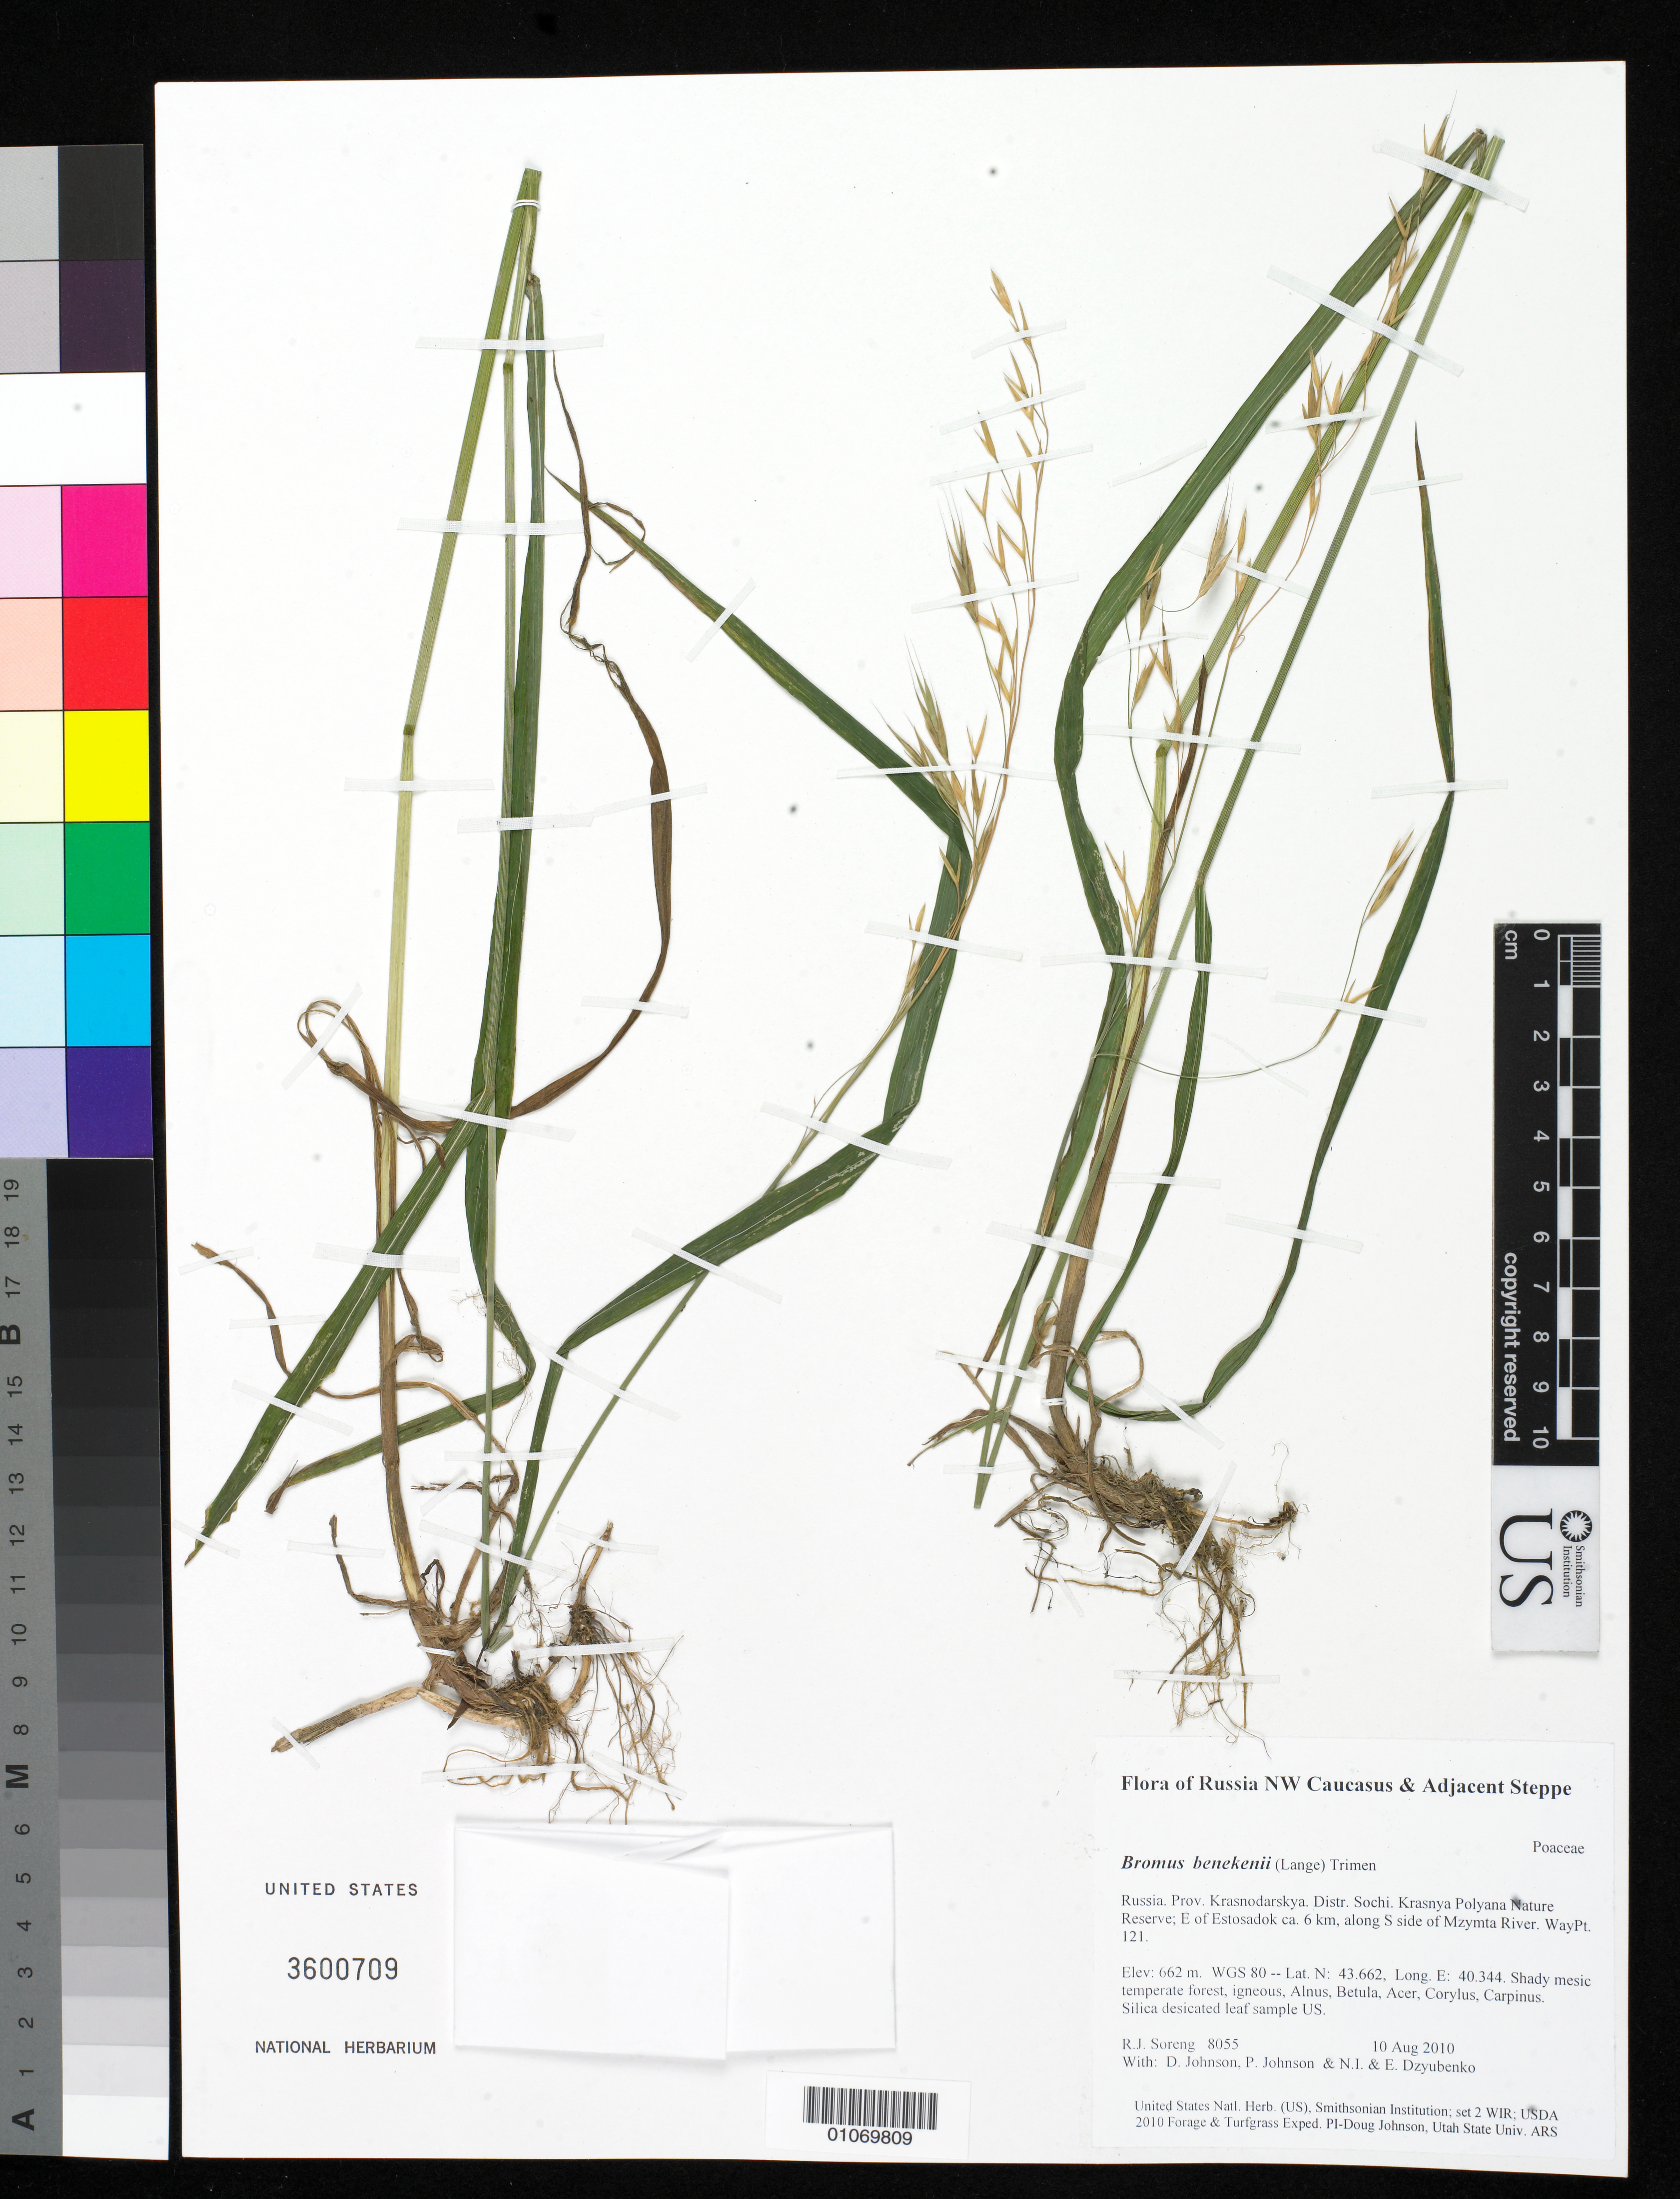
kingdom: Plantae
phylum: Tracheophyta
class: Liliopsida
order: Poales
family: Poaceae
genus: Bromus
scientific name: Bromus benekenii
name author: (Lange) Trimen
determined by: Soreng, Robert J., Research Associate (BOT), Smithsonian Institution - National Museum of Natural History (UNITED STATES)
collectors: R. J. Soreng, D. Johnson, P. Johnson, N. Dzyubenko & E. Dzyubenko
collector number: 8055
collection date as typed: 10 Aug 2010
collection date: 2010-08-10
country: Russian Federation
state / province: Krasnodar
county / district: Sochi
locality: Krasnya Polyana Nature Reserve; E of Estosadok ca. 6 km, along S side of Mzymta River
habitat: Shady mesic temperate forest, igneous, Alnus, Betula, Acer, Corylus, Carpinus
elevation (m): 662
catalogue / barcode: US 3600709